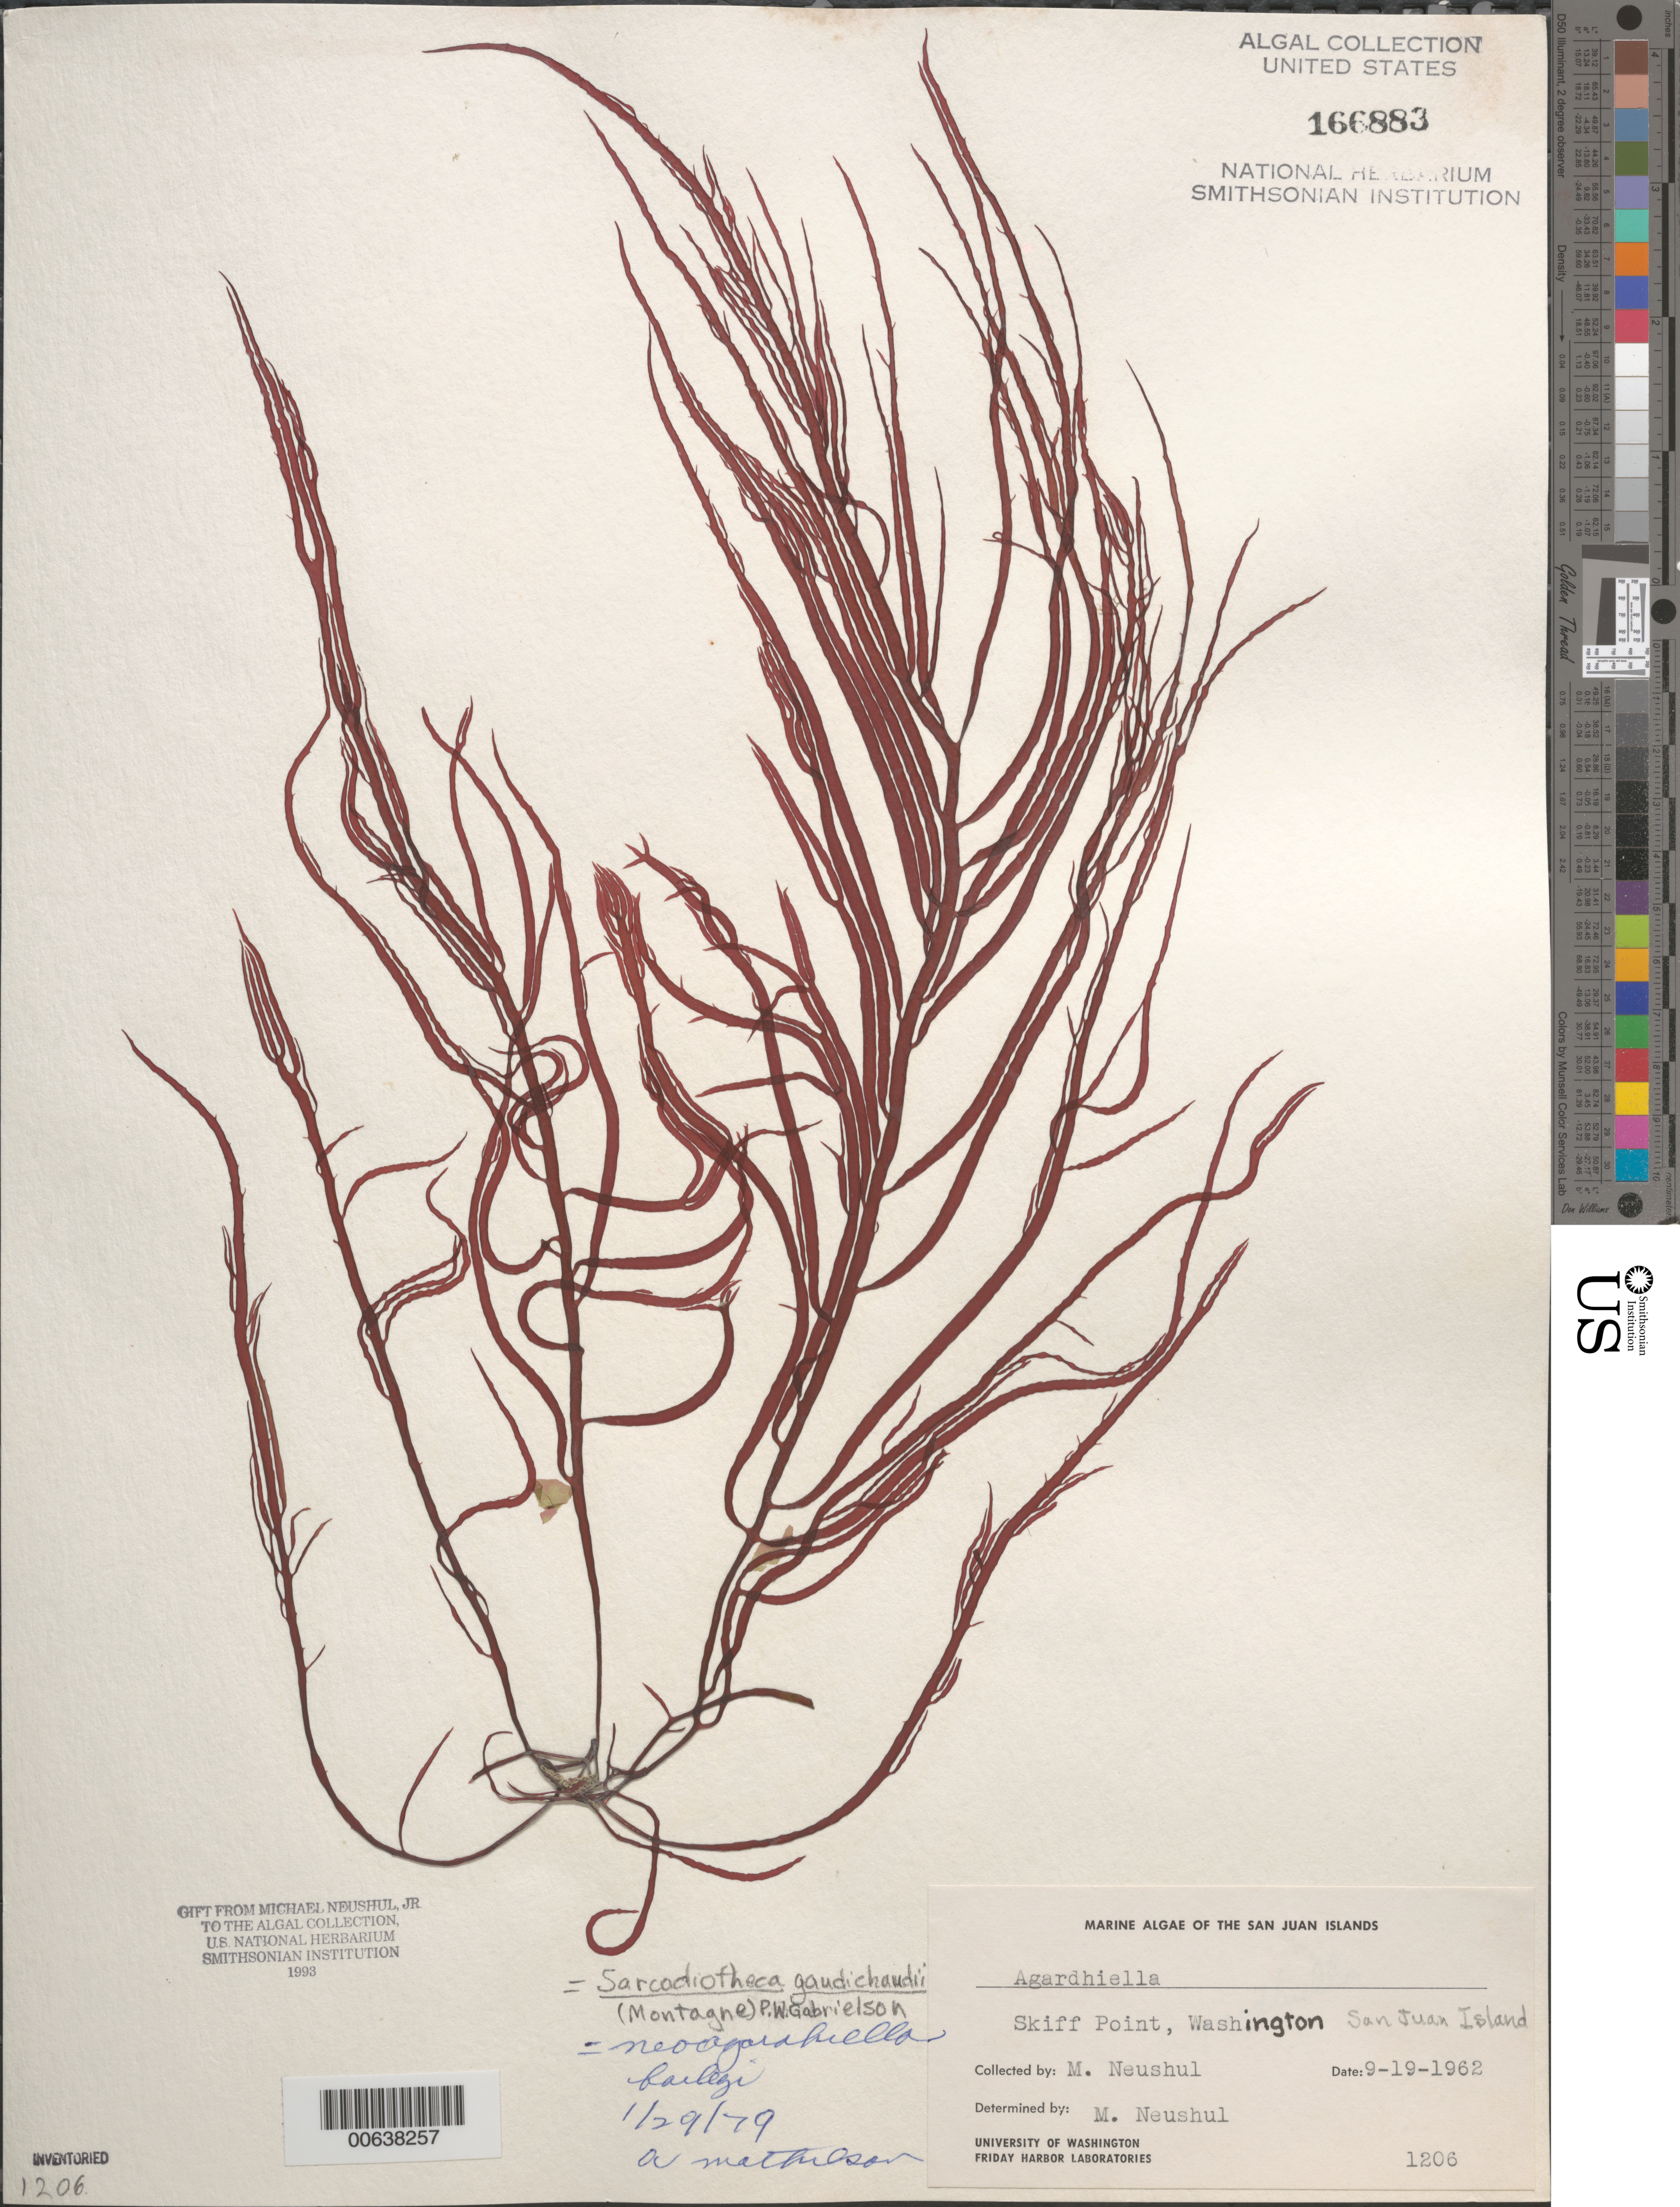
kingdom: Plantae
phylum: Rhodophyta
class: Florideophyceae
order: Gigartinales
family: Solieriaceae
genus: Sarcodiotheca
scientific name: Sarcodiotheca gaudichaudii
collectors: M. Neushul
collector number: Neushul 1206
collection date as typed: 19 Sep 1962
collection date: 1962-09-19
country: United States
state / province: Washington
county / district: San Juan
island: San Juan Island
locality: Skiff Point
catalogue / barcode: US 166883